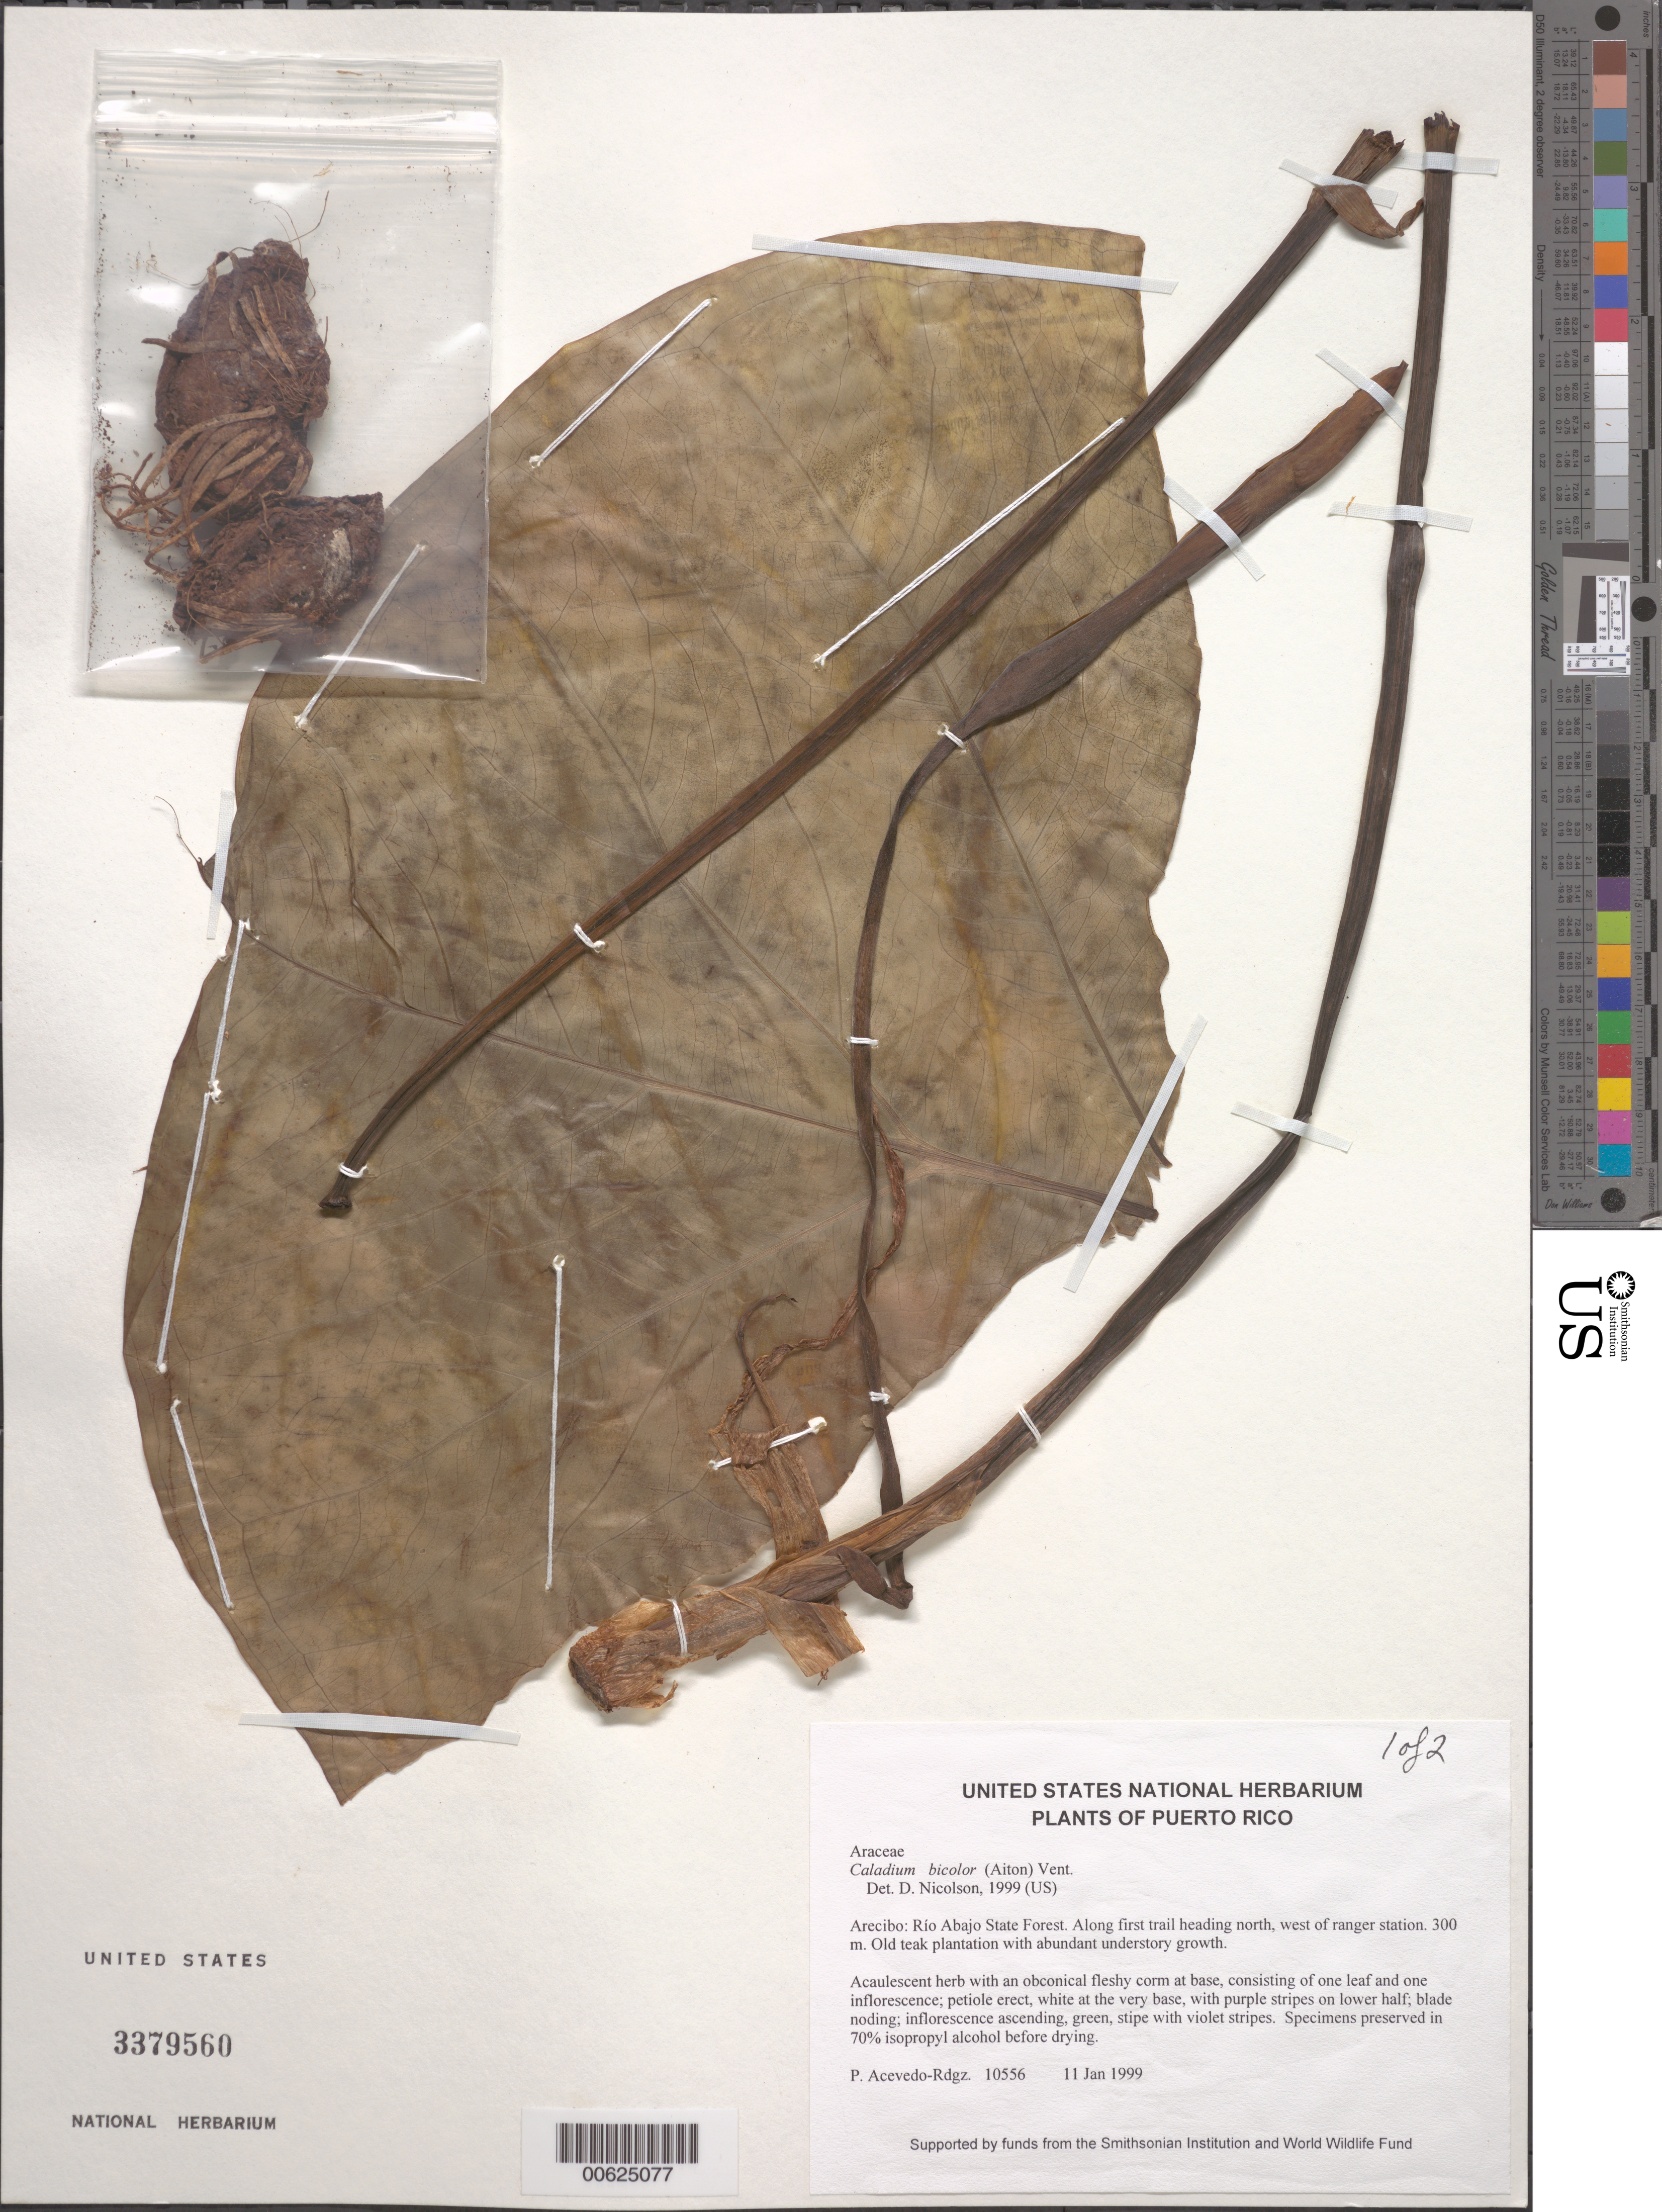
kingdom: Plantae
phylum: Tracheophyta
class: Liliopsida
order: Alismatales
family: Araceae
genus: Caladium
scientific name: Caladium bicolor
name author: (Aiton) Vent.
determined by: Nicolson, Dan H.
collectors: P. Acevedo-Rodr.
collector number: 10556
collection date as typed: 11 Jan 1999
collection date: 1999-01-11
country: Puerto Rico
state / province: Arecibo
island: Puerto Rico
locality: Arecibo; Río Abajo State Forest. Along first trail heading north, west of ranger station.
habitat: Old teak plantation with abundant understory growth.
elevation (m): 300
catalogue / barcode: US 3379560